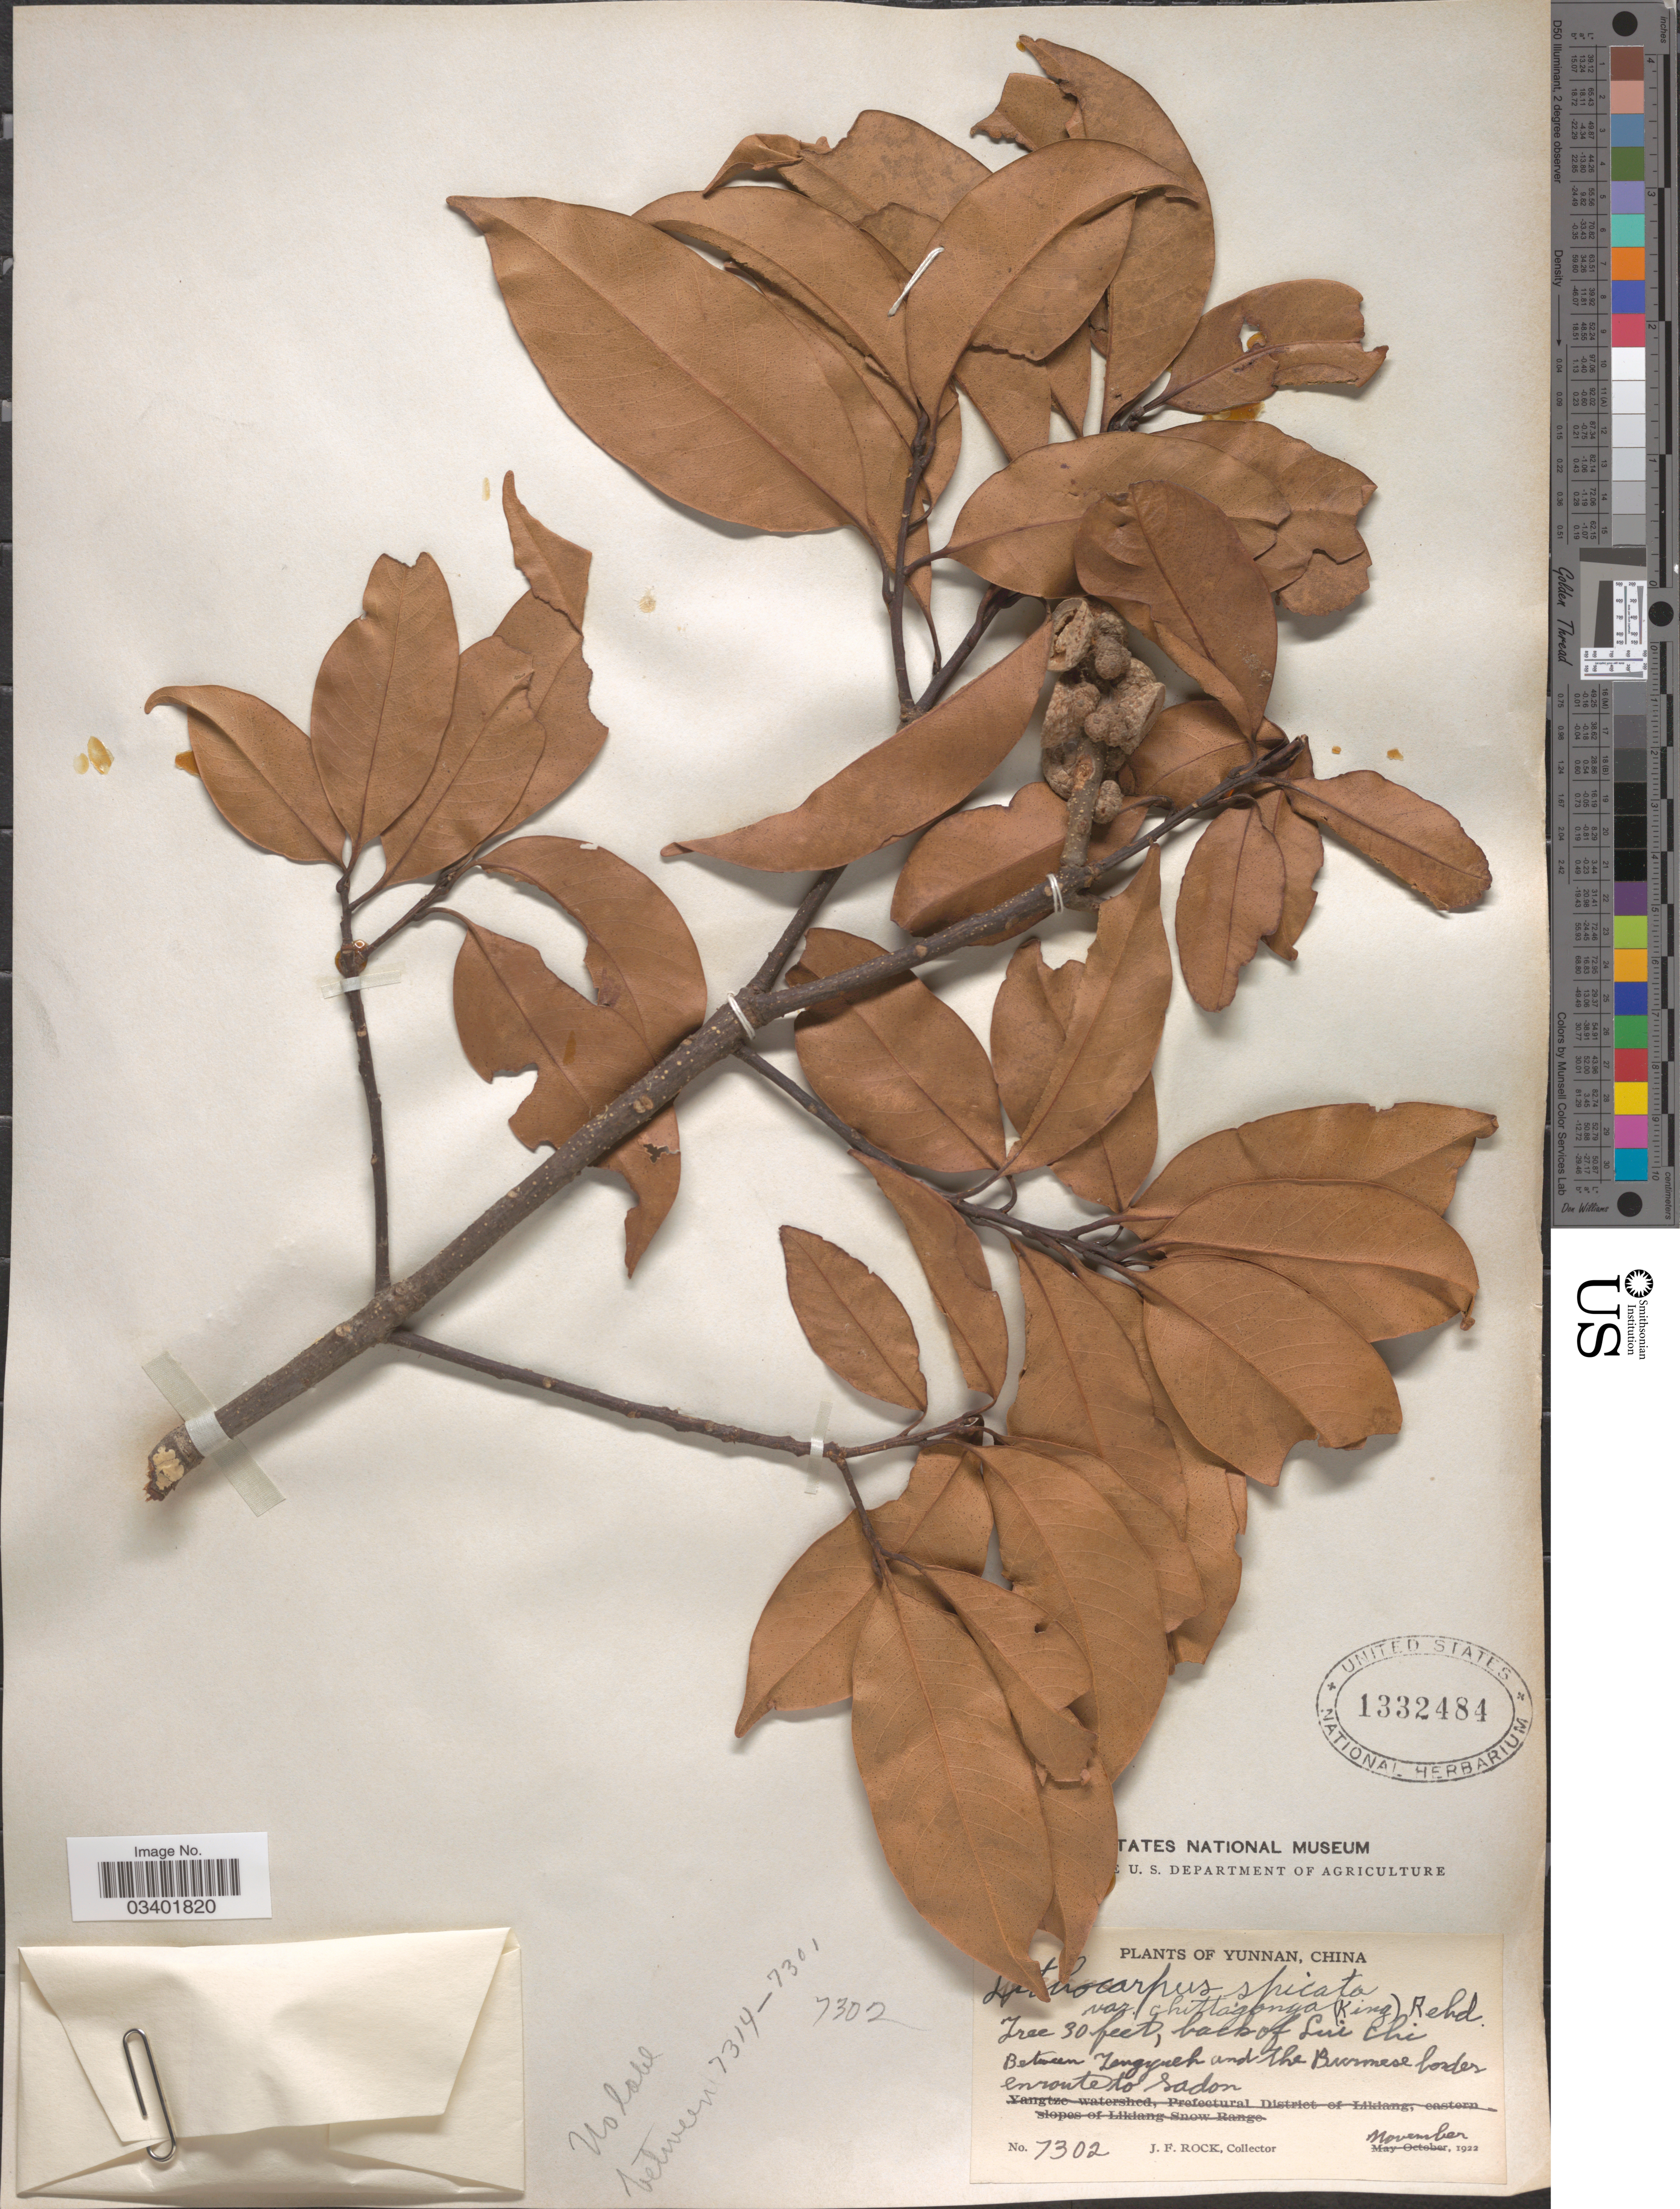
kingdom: Plantae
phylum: Tracheophyta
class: Magnoliopsida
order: Fagales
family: Fagaceae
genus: Lithocarpus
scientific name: Lithocarpus elegans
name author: (Blume) Hatus. ex Soepadmo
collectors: J. Rock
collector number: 7302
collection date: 1922-11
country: China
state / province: Yunnan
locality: Back of Lui Chi Between Tengyueh and The Burmese border entrance to Sadon.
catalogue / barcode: US 1332484